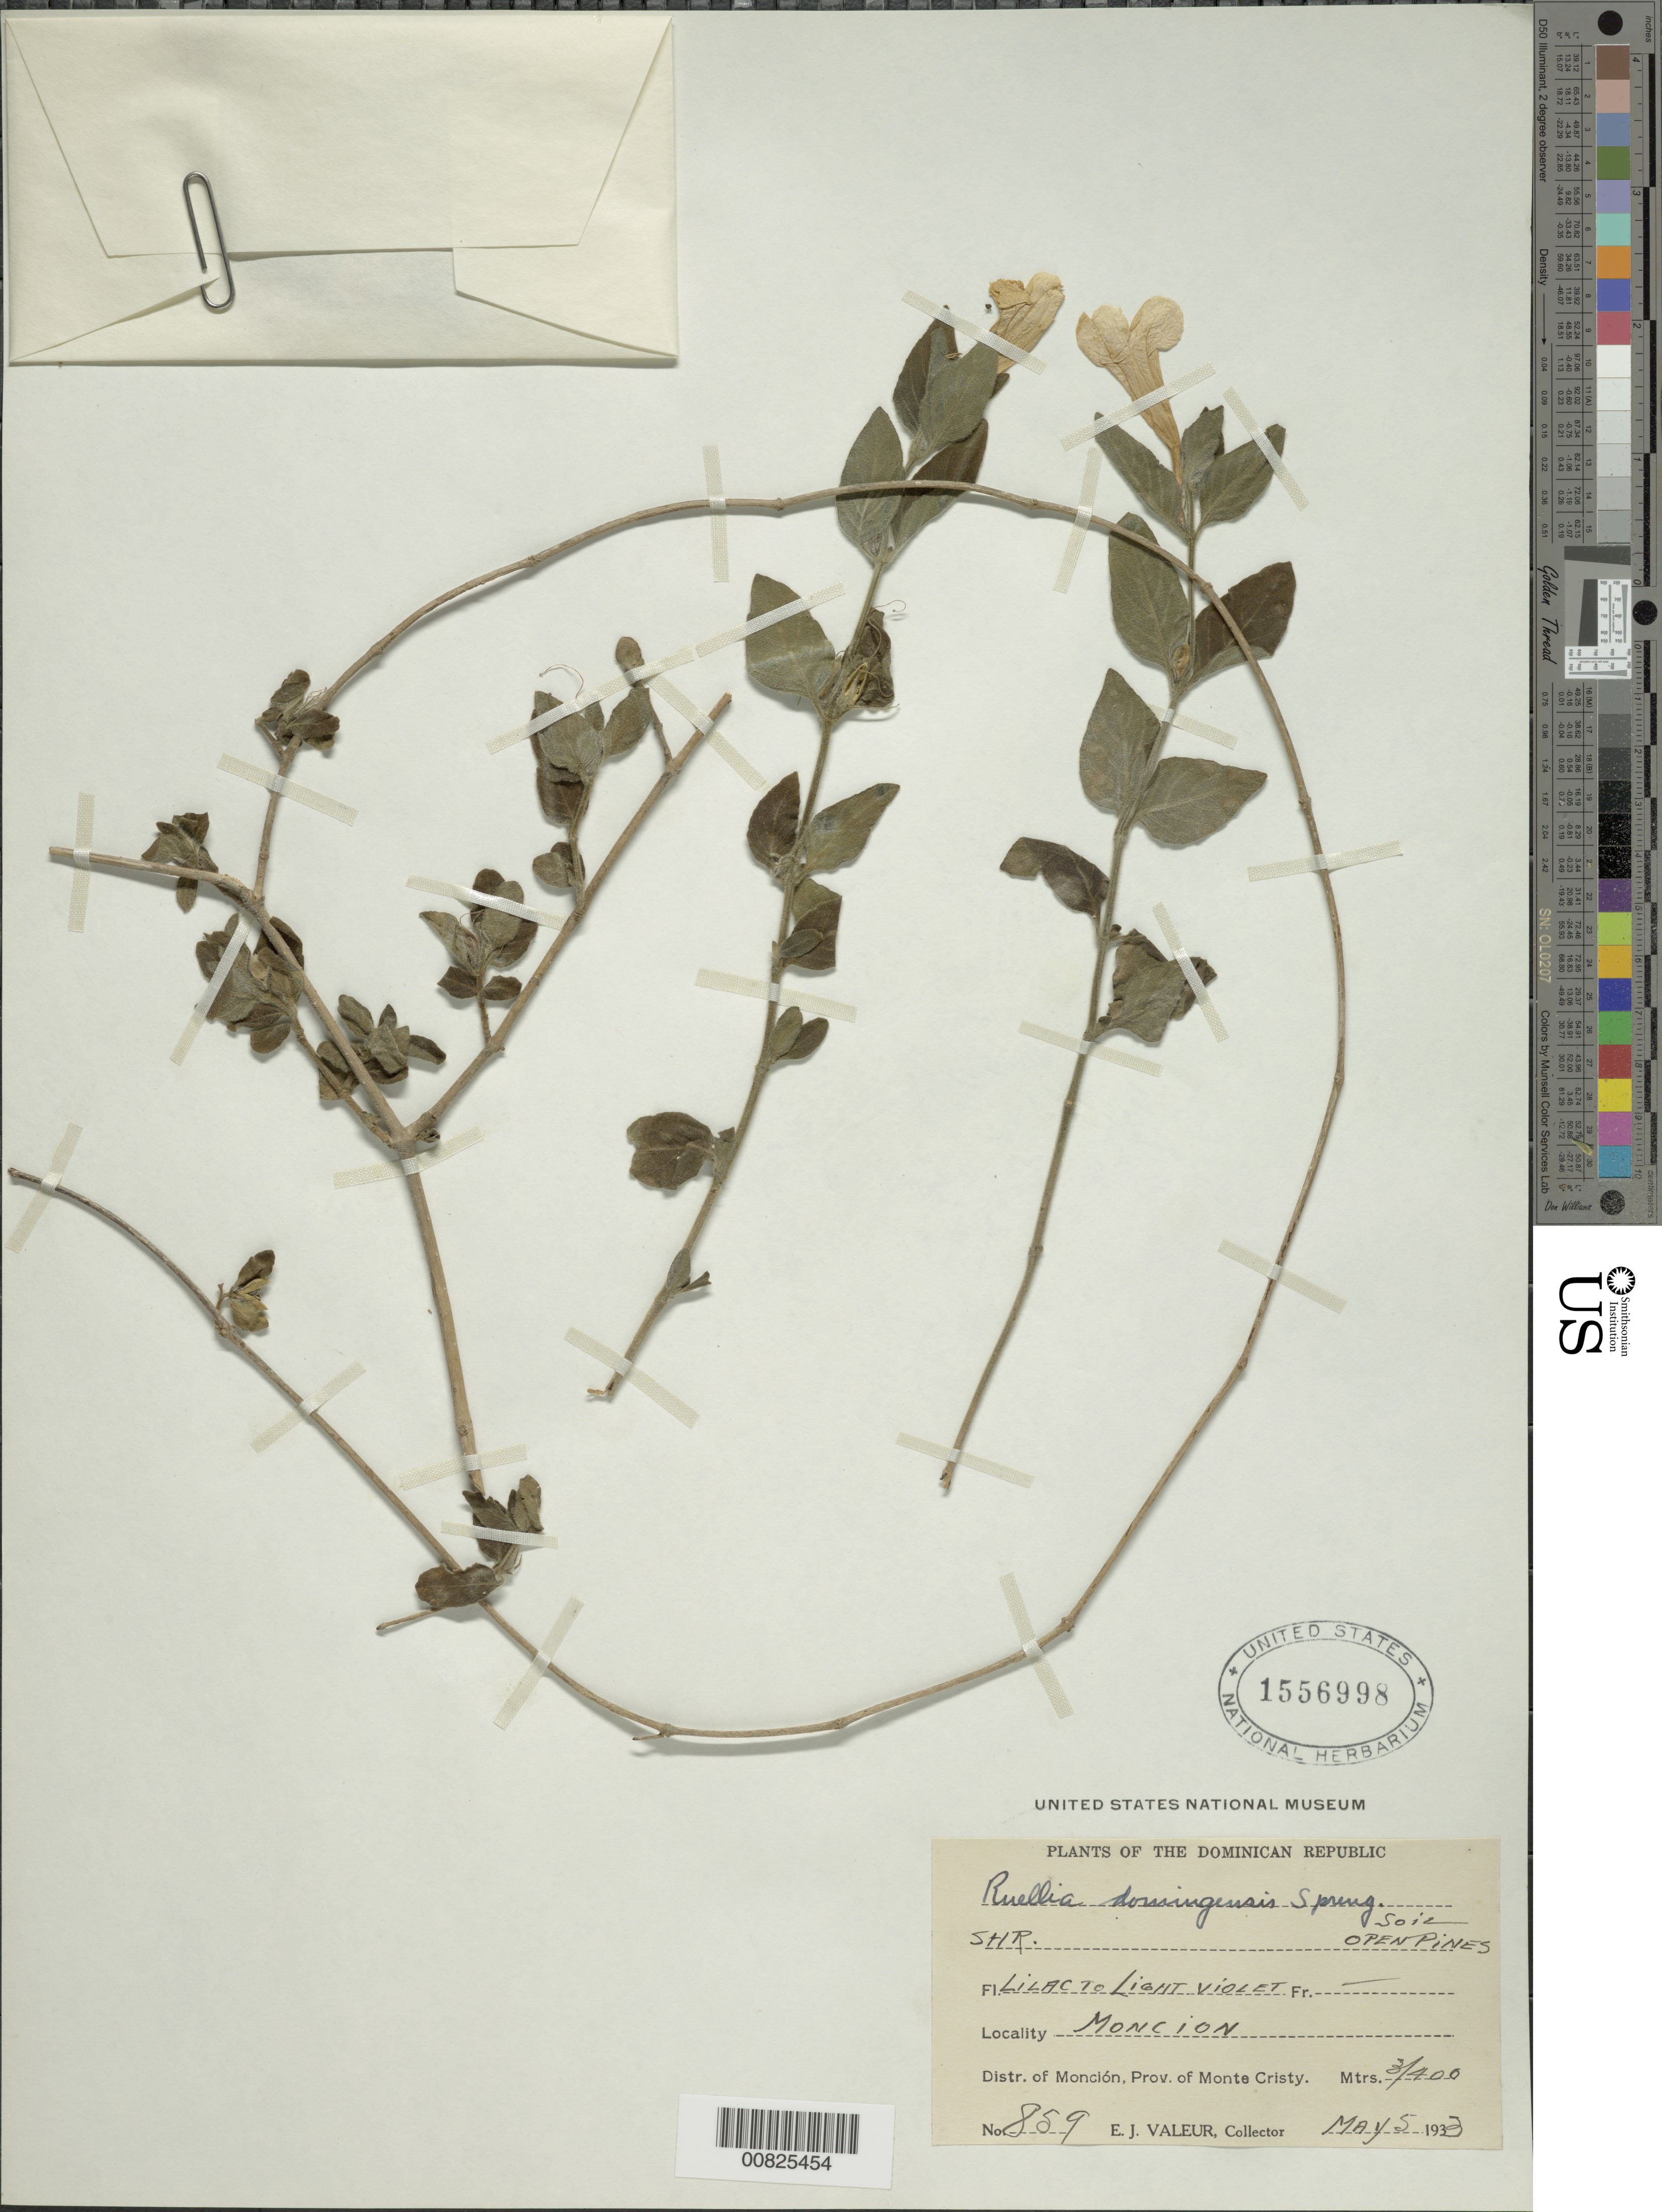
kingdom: Plantae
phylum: Tracheophyta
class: Magnoliopsida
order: Lamiales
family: Acanthaceae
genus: Ruellia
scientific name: Ruellia domingensis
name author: Spreng. ex Nees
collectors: E. Valeur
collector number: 859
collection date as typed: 05 May 1933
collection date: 1933-05-05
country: Dominican Republic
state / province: Monte Cristi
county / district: Monción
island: Hispaniola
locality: Moncion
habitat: Open pines, soil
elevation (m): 300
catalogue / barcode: US 1556998